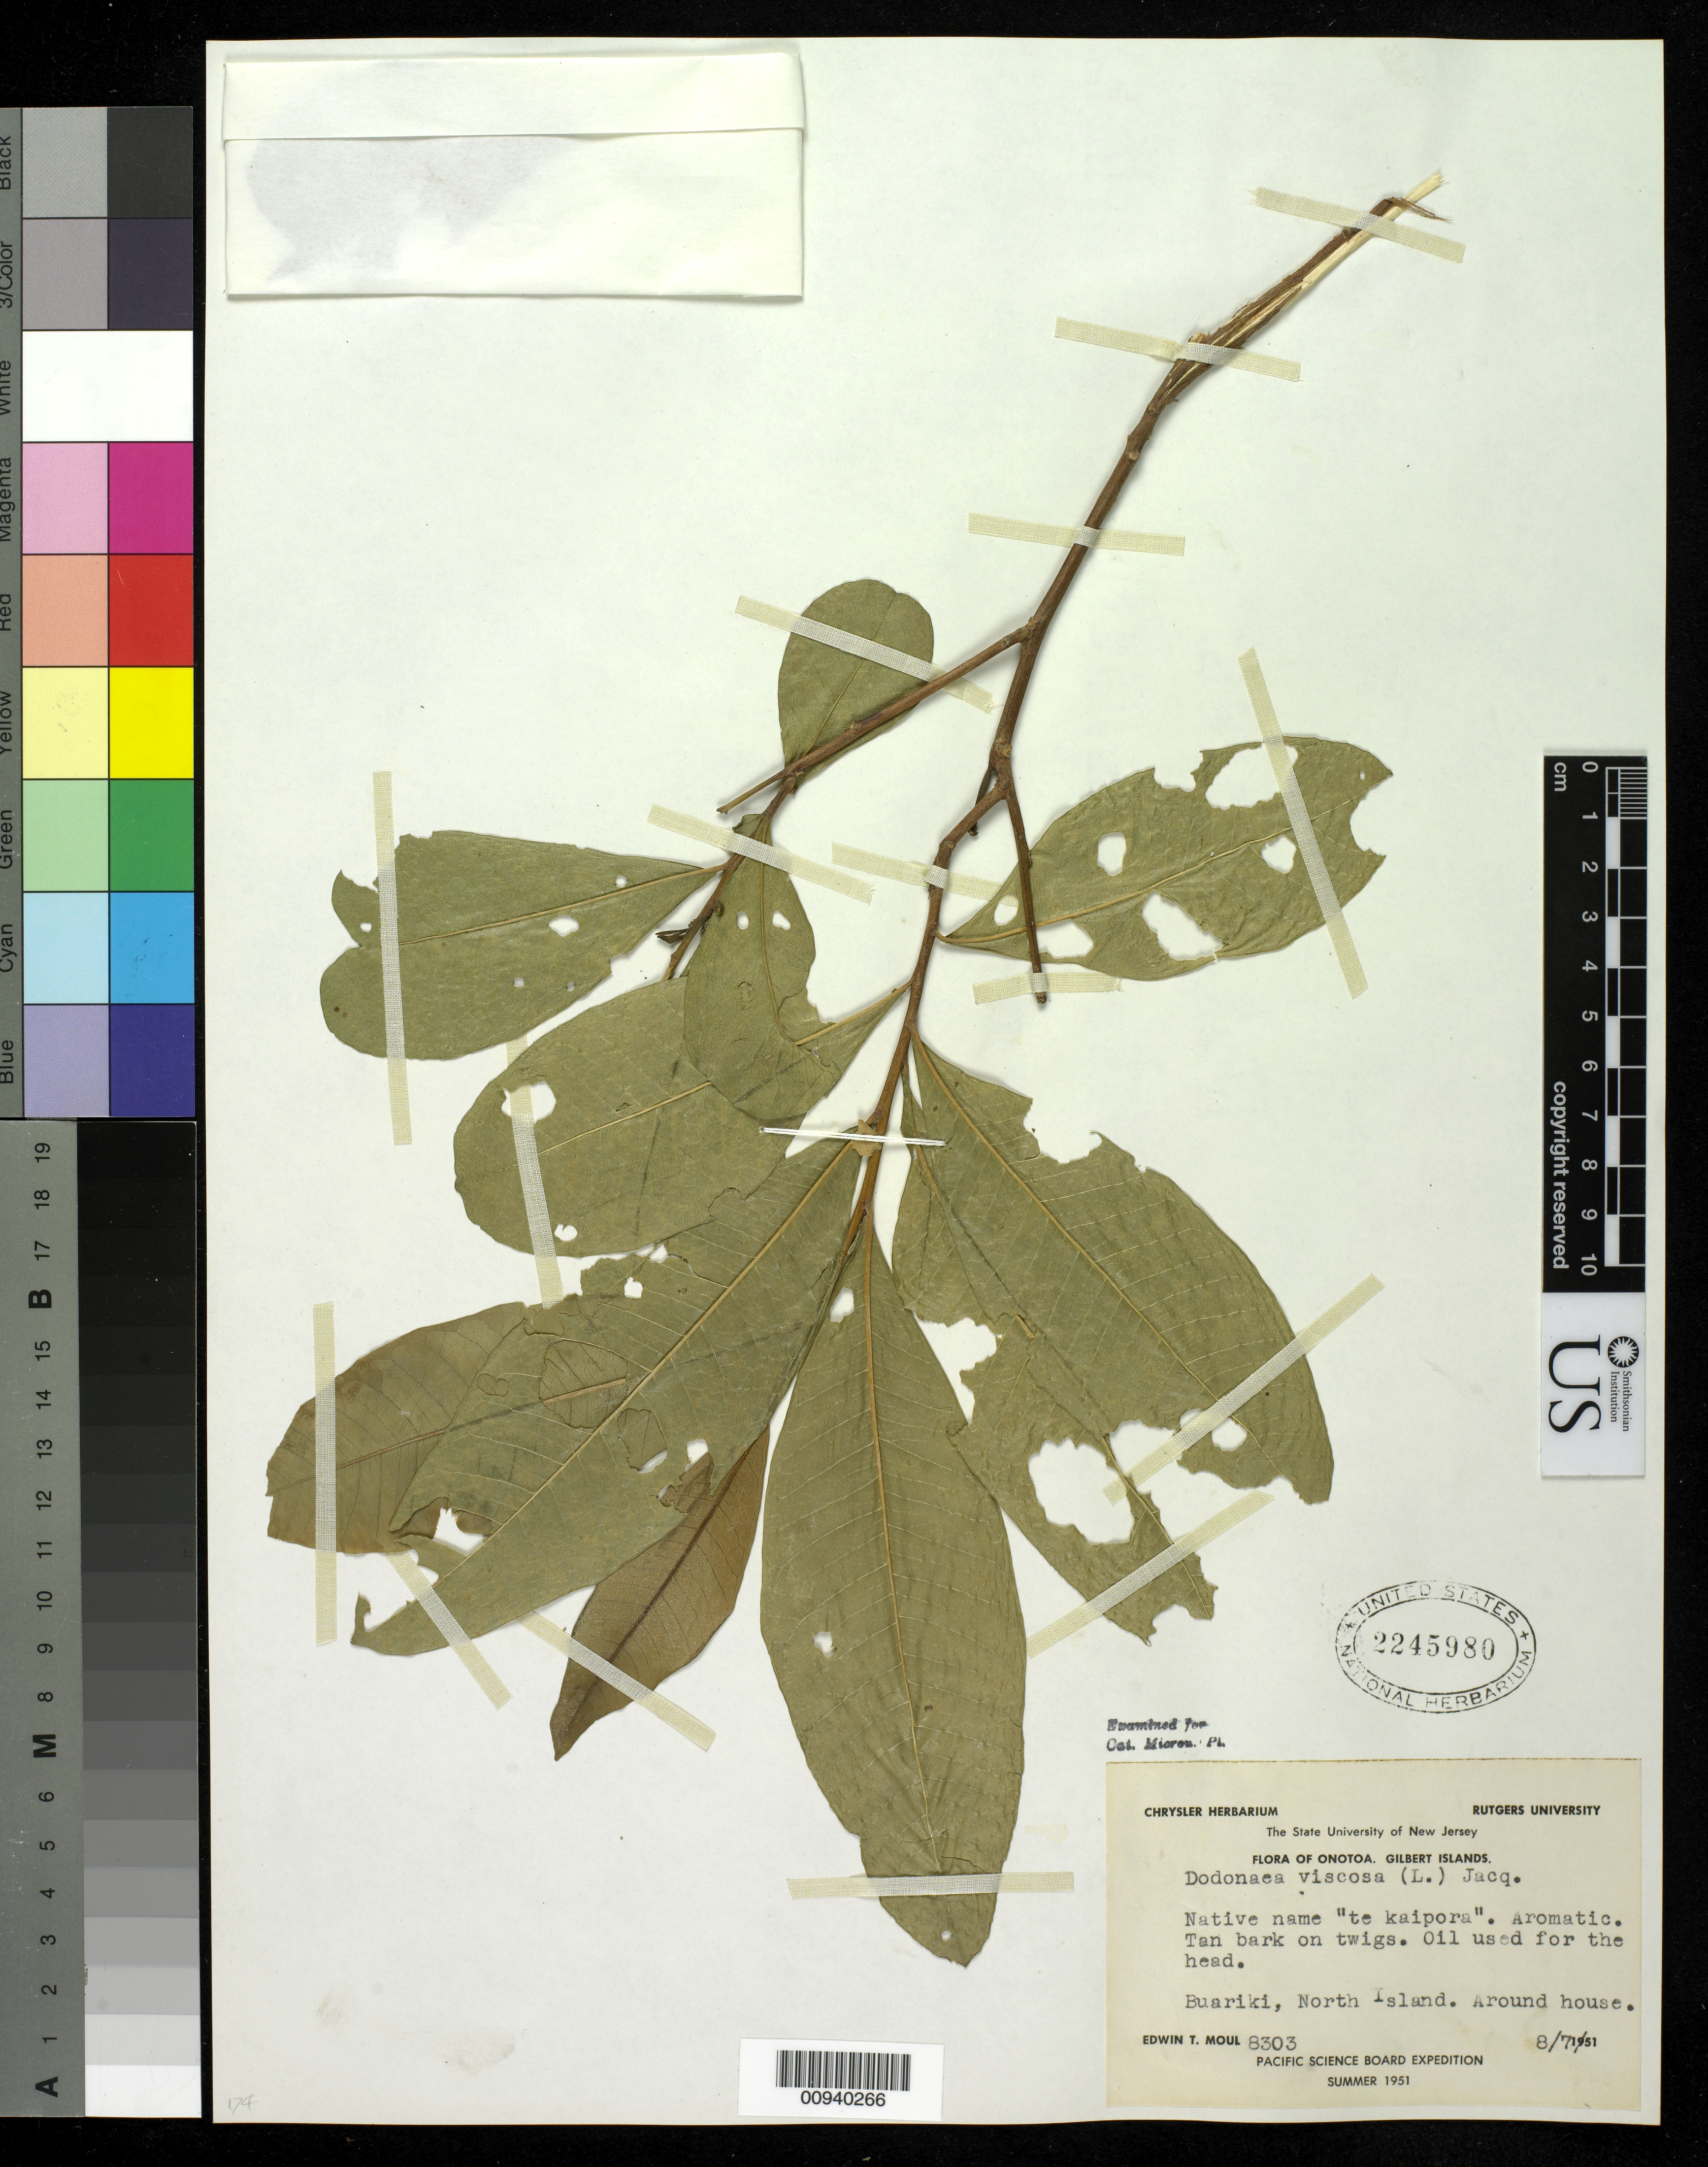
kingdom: Plantae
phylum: Tracheophyta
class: Magnoliopsida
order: Sapindales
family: Sapindaceae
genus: Dodonaea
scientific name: Dodonaea viscosa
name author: Jacq.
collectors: E. T. Moul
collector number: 8303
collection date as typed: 08 Jul 1951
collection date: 1951-07-08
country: Kiribati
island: Onotoa Atoll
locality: Buariki N Island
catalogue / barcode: US 2245980